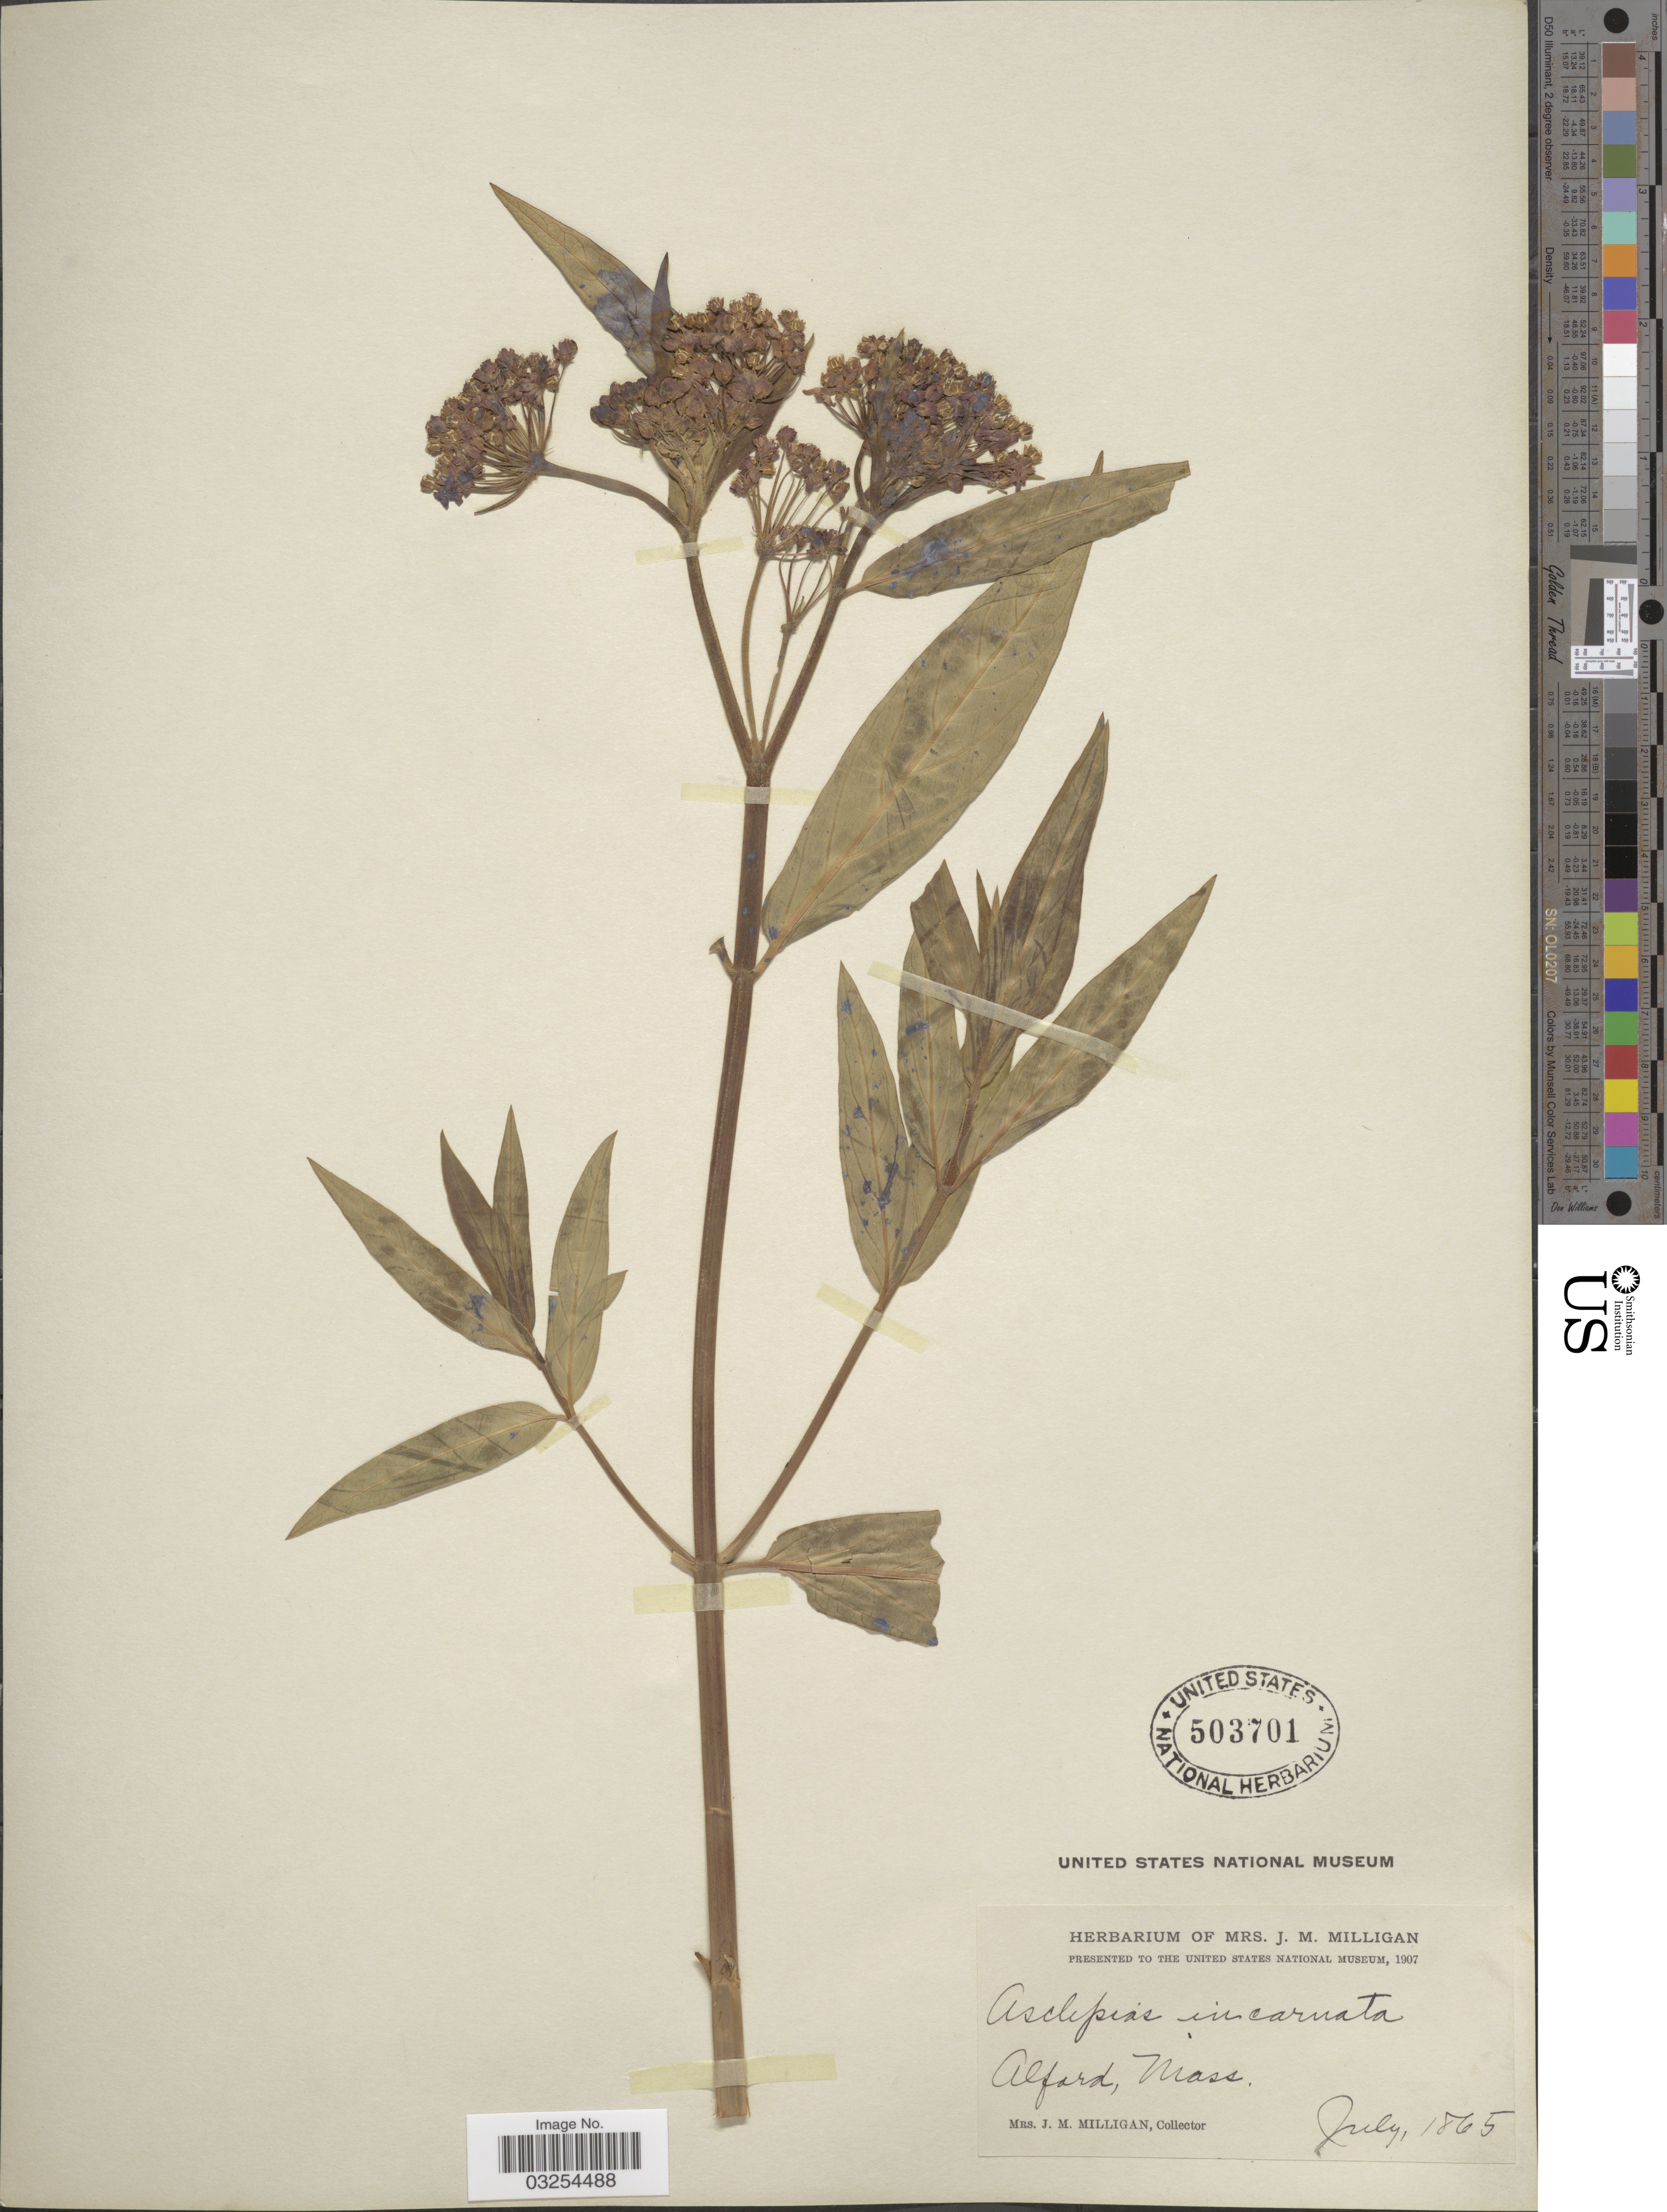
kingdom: Plantae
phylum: Tracheophyta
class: Magnoliopsida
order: Gentianales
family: Apocynaceae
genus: Asclepias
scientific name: Asclepias incarnata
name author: L.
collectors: J. Milligan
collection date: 1865-07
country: United States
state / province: Massachusetts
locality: Alfard.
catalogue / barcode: US 503701